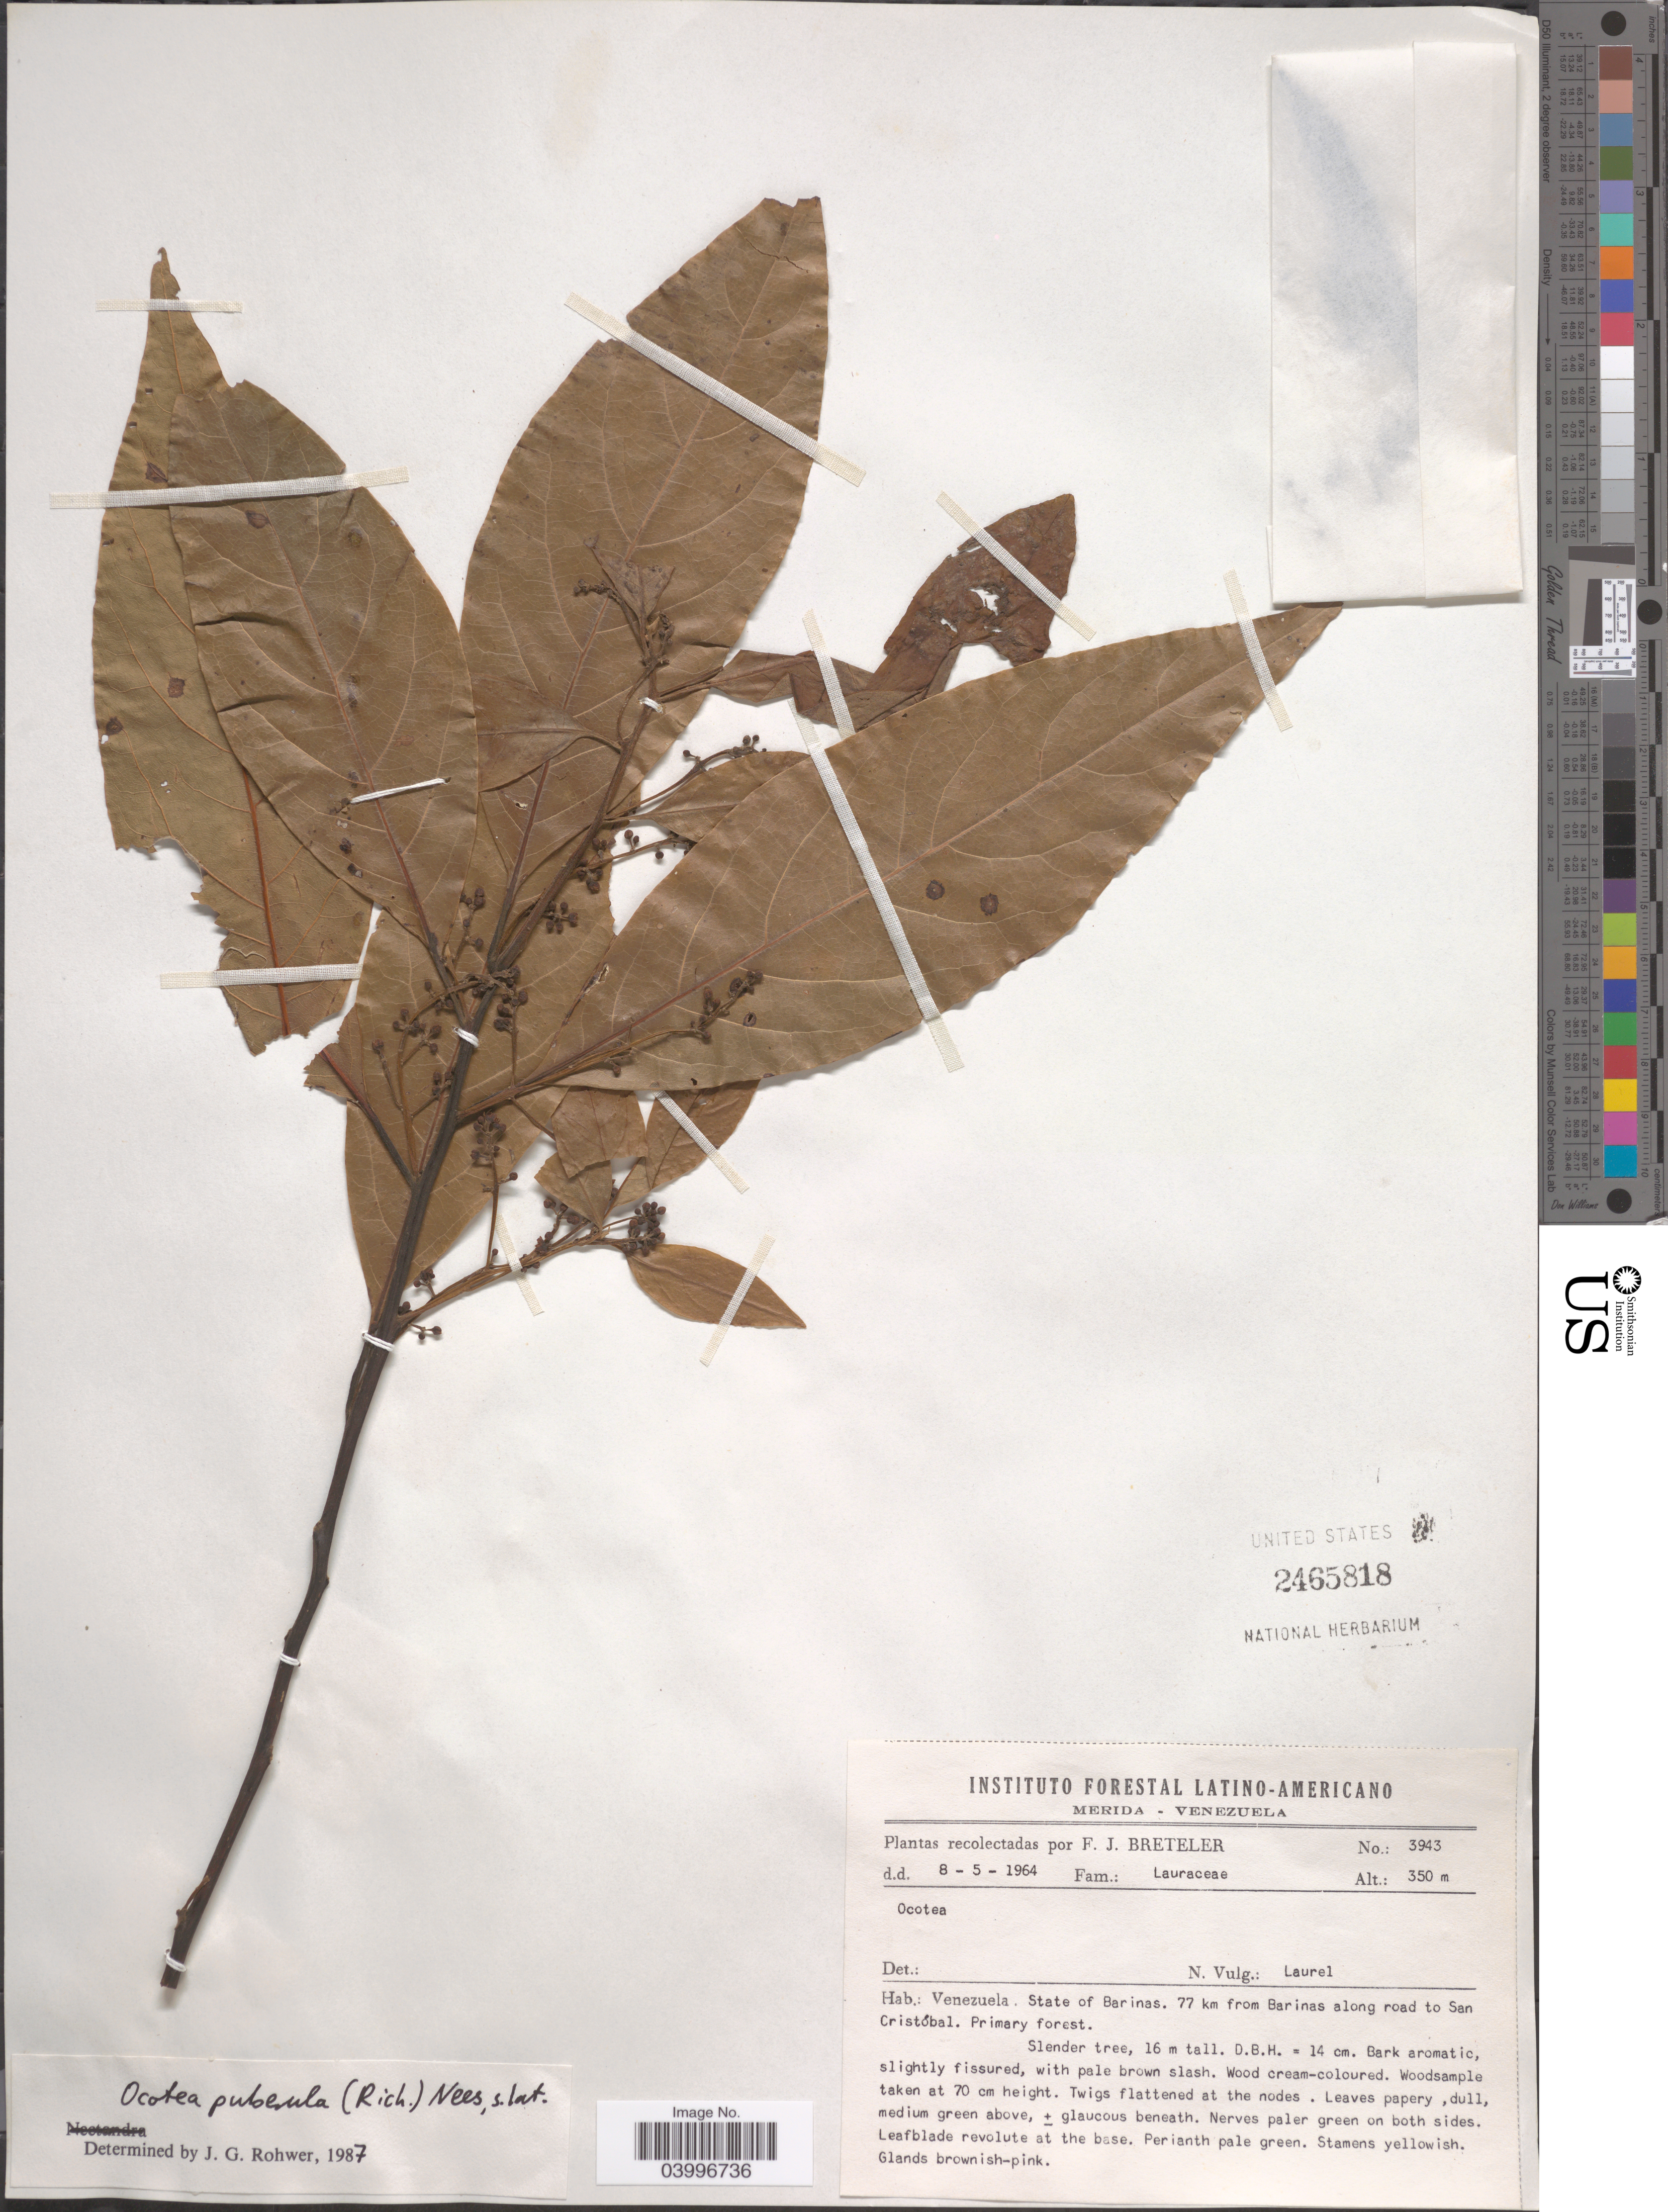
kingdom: Plantae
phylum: Tracheophyta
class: Magnoliopsida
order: Laurales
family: Lauraceae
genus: Ocotea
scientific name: Ocotea puberula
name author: (Rich.) Nees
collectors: F. J. Breteler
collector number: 3943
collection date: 1964-05-08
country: Venezuela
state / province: Barinas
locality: Statet of Barinas. 77 km from Barinas along road to San Cristóbal.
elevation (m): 350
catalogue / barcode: US 2465818